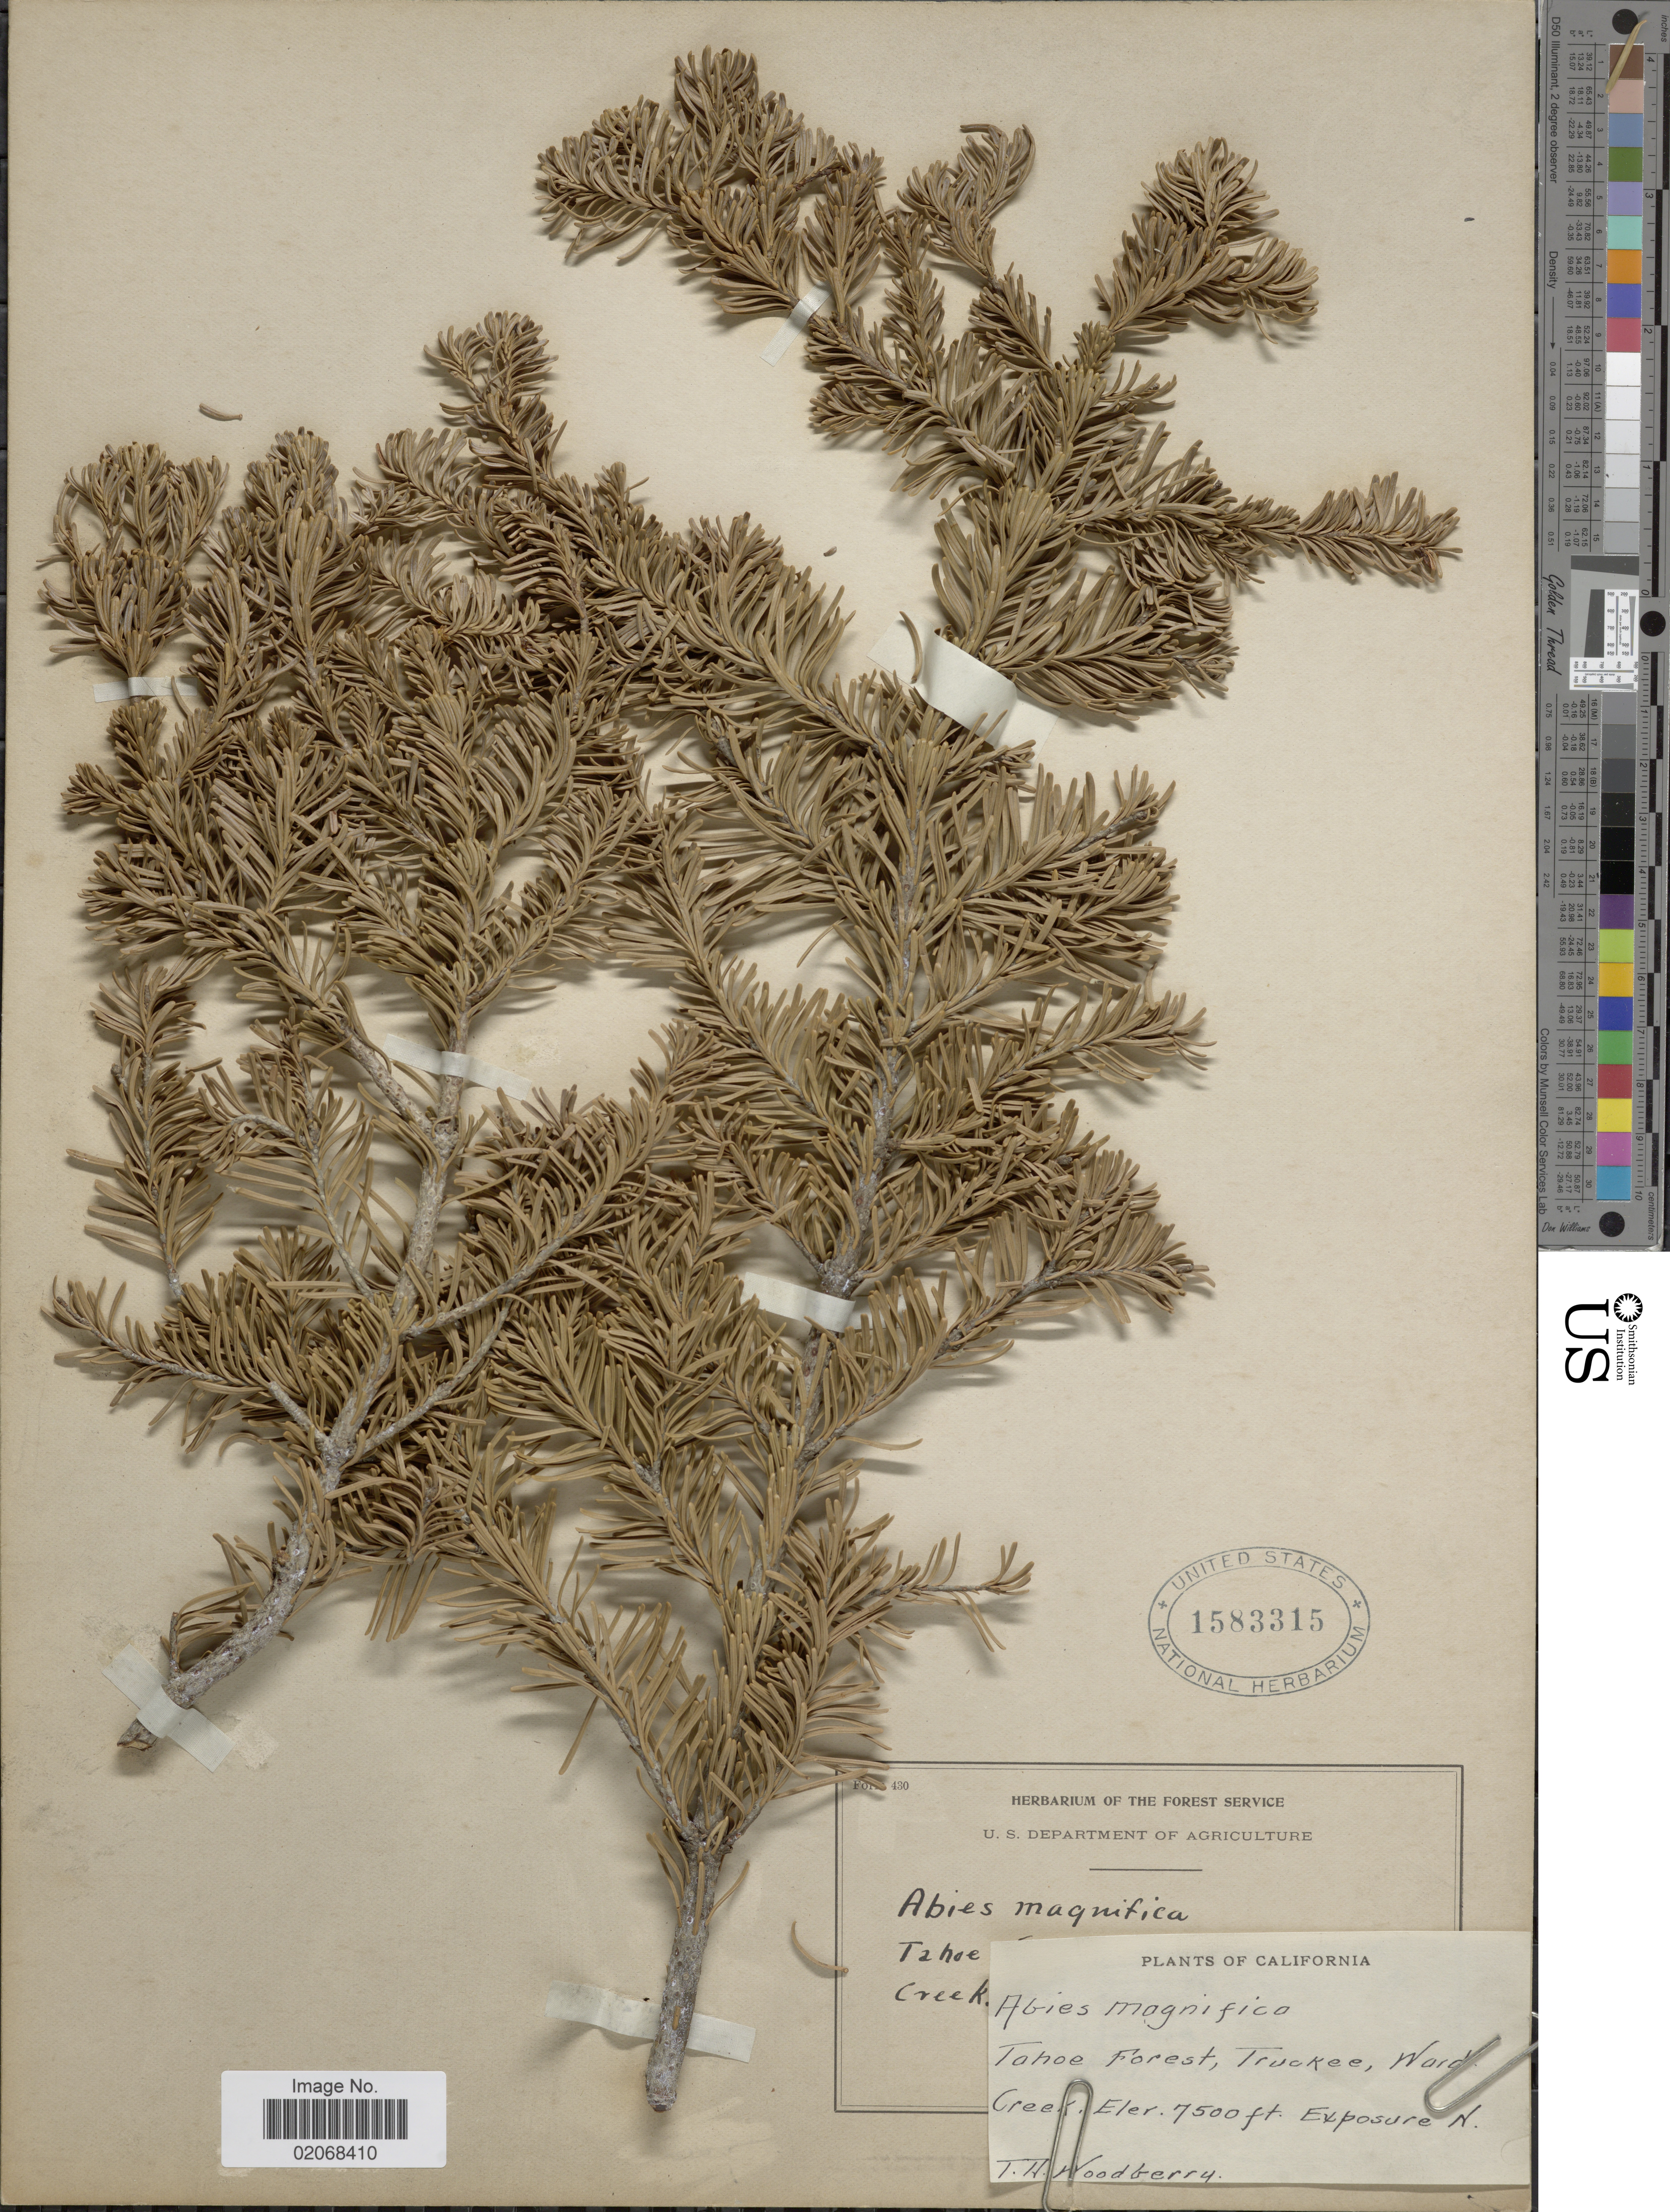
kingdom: Plantae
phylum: Tracheophyta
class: Pinopsida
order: Pinales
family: Pinaceae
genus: Abies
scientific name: Abies magnifica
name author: A. Murray bis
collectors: T. Woodberry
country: United States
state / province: California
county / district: Nevada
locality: Tahoe Forest, Truckee, Ward Creek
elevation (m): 2286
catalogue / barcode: US 1583315